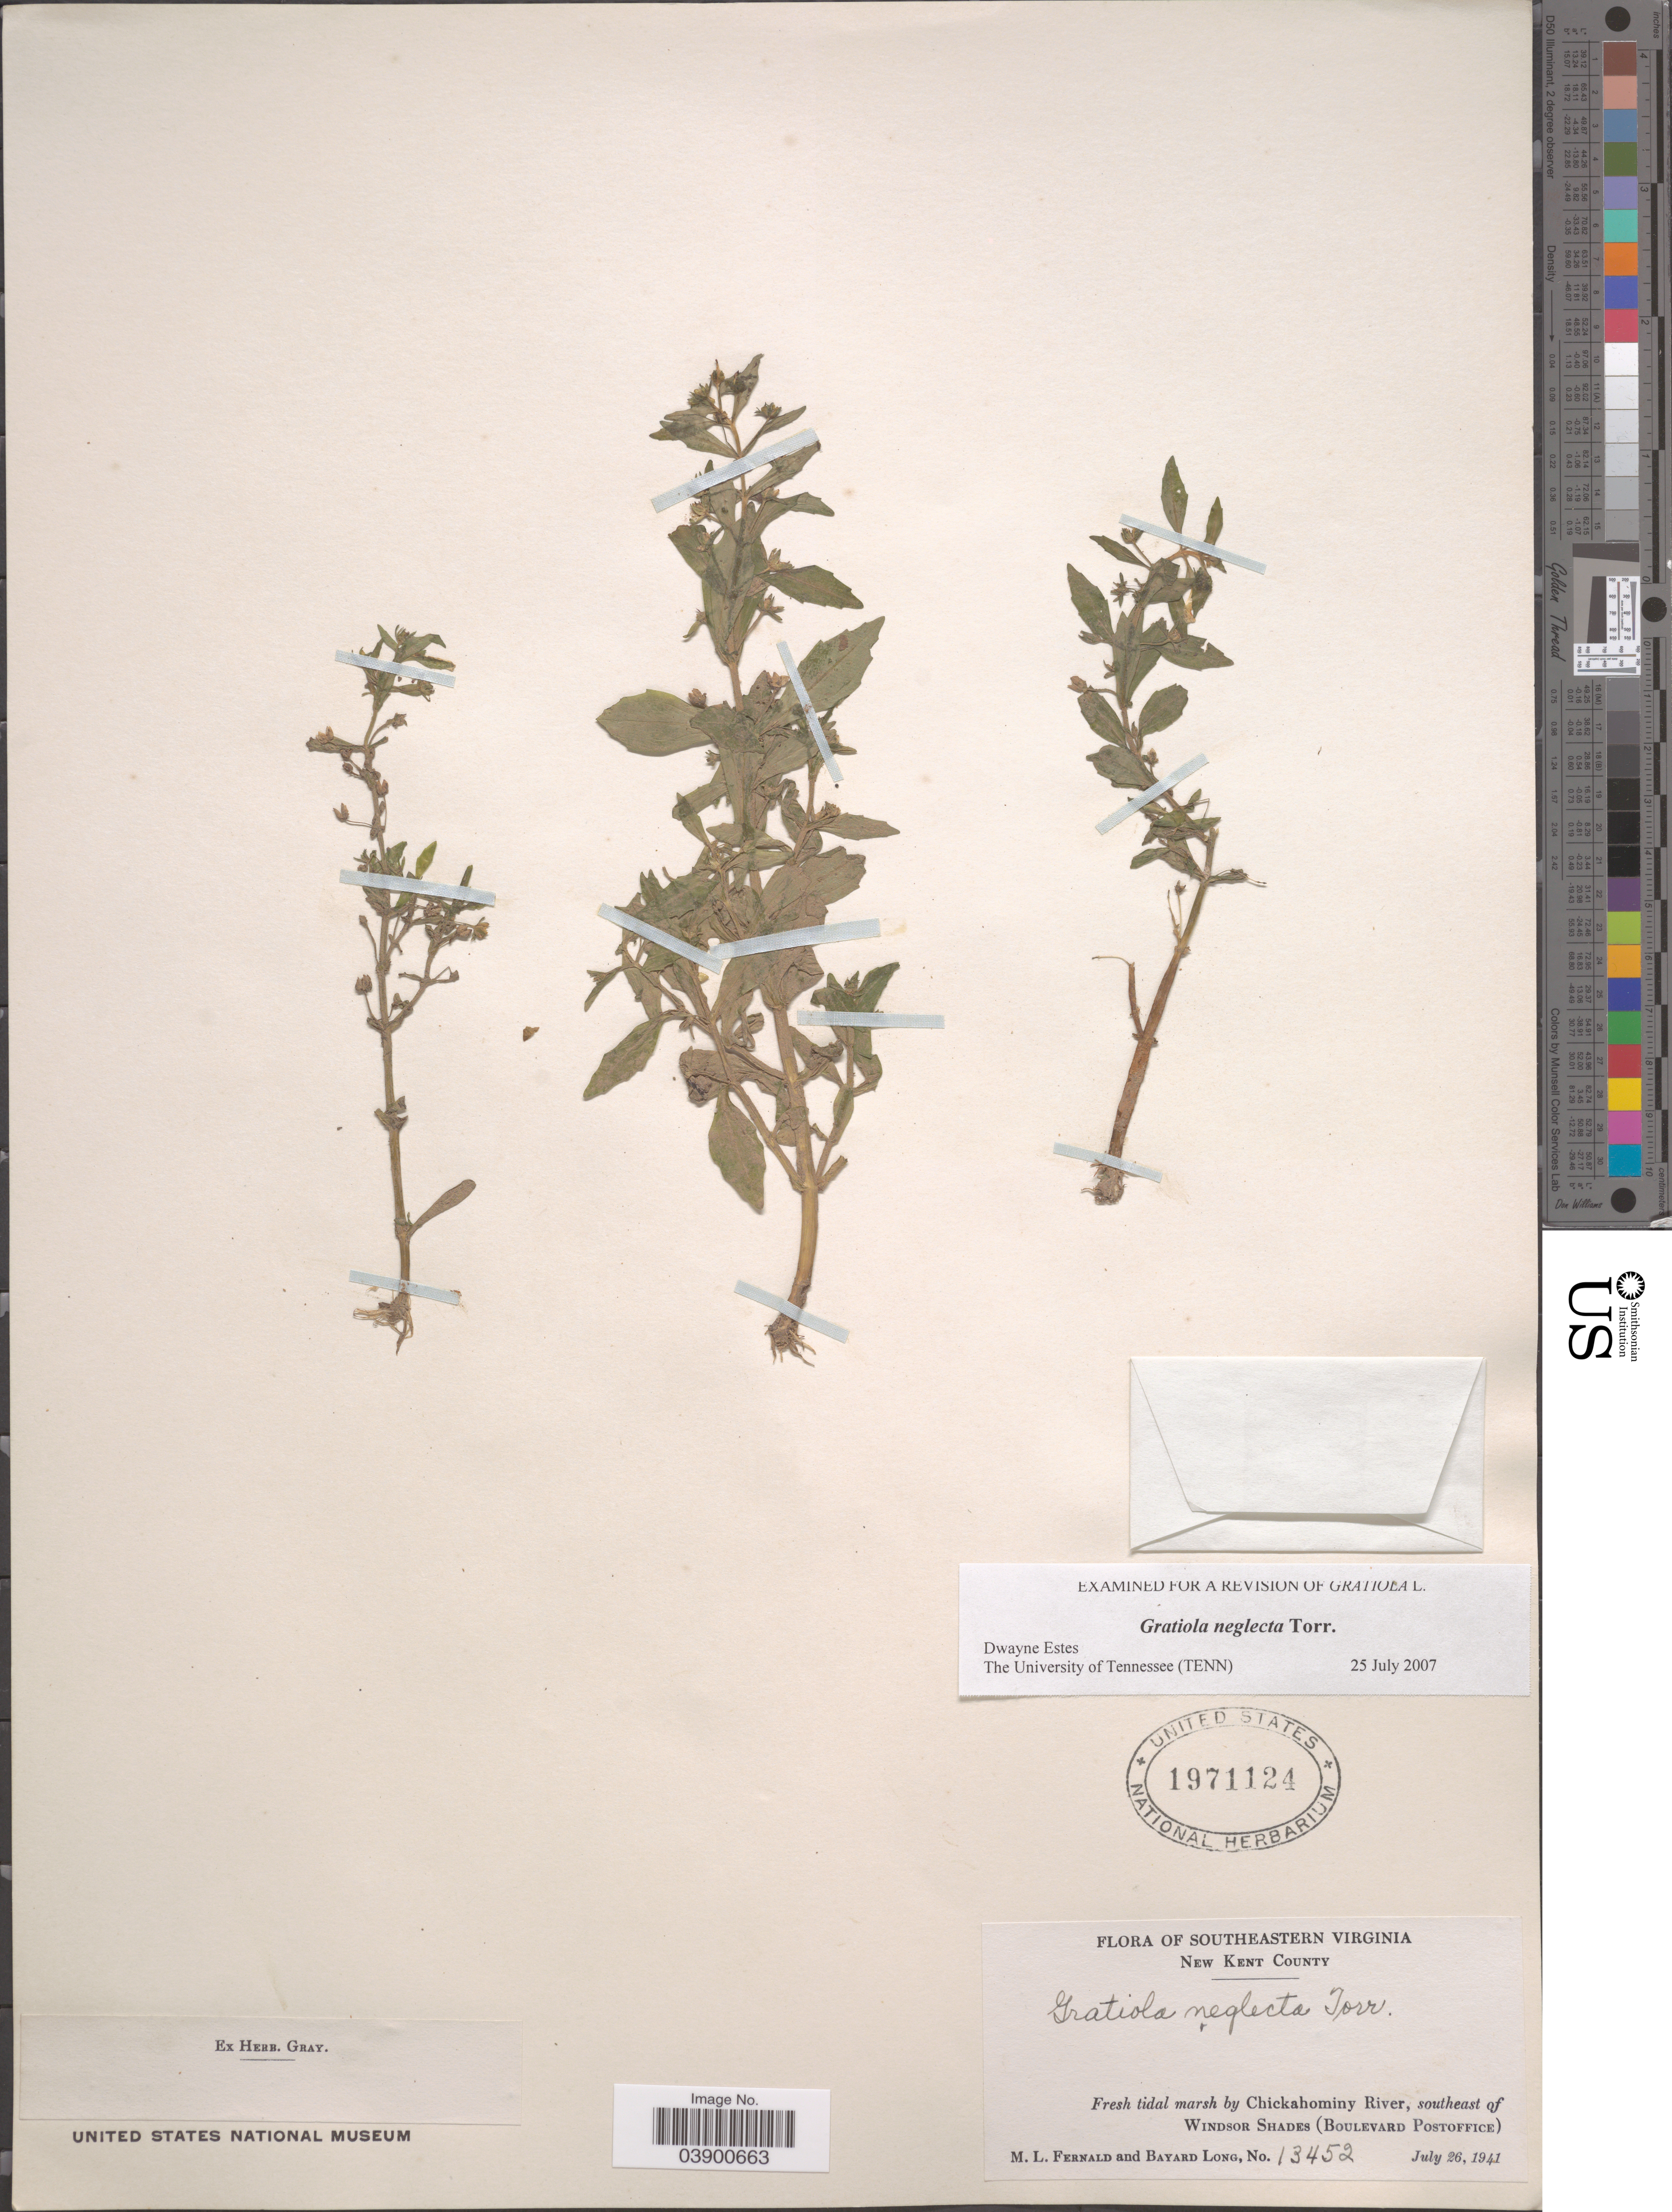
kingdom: Plantae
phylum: Tracheophyta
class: Magnoliopsida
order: Lamiales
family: Plantaginaceae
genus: Gratiola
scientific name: Gratiola neglecta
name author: Torr.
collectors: M. L. Fernald & B. Long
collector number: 13452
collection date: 1941-07-26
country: United States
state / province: Virginia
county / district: New Kent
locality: Southeastern Virginia. New Kent County. By Chickahominy River, southeast of Windsor Shades (Boulevard Postoffice).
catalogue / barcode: US 1971124